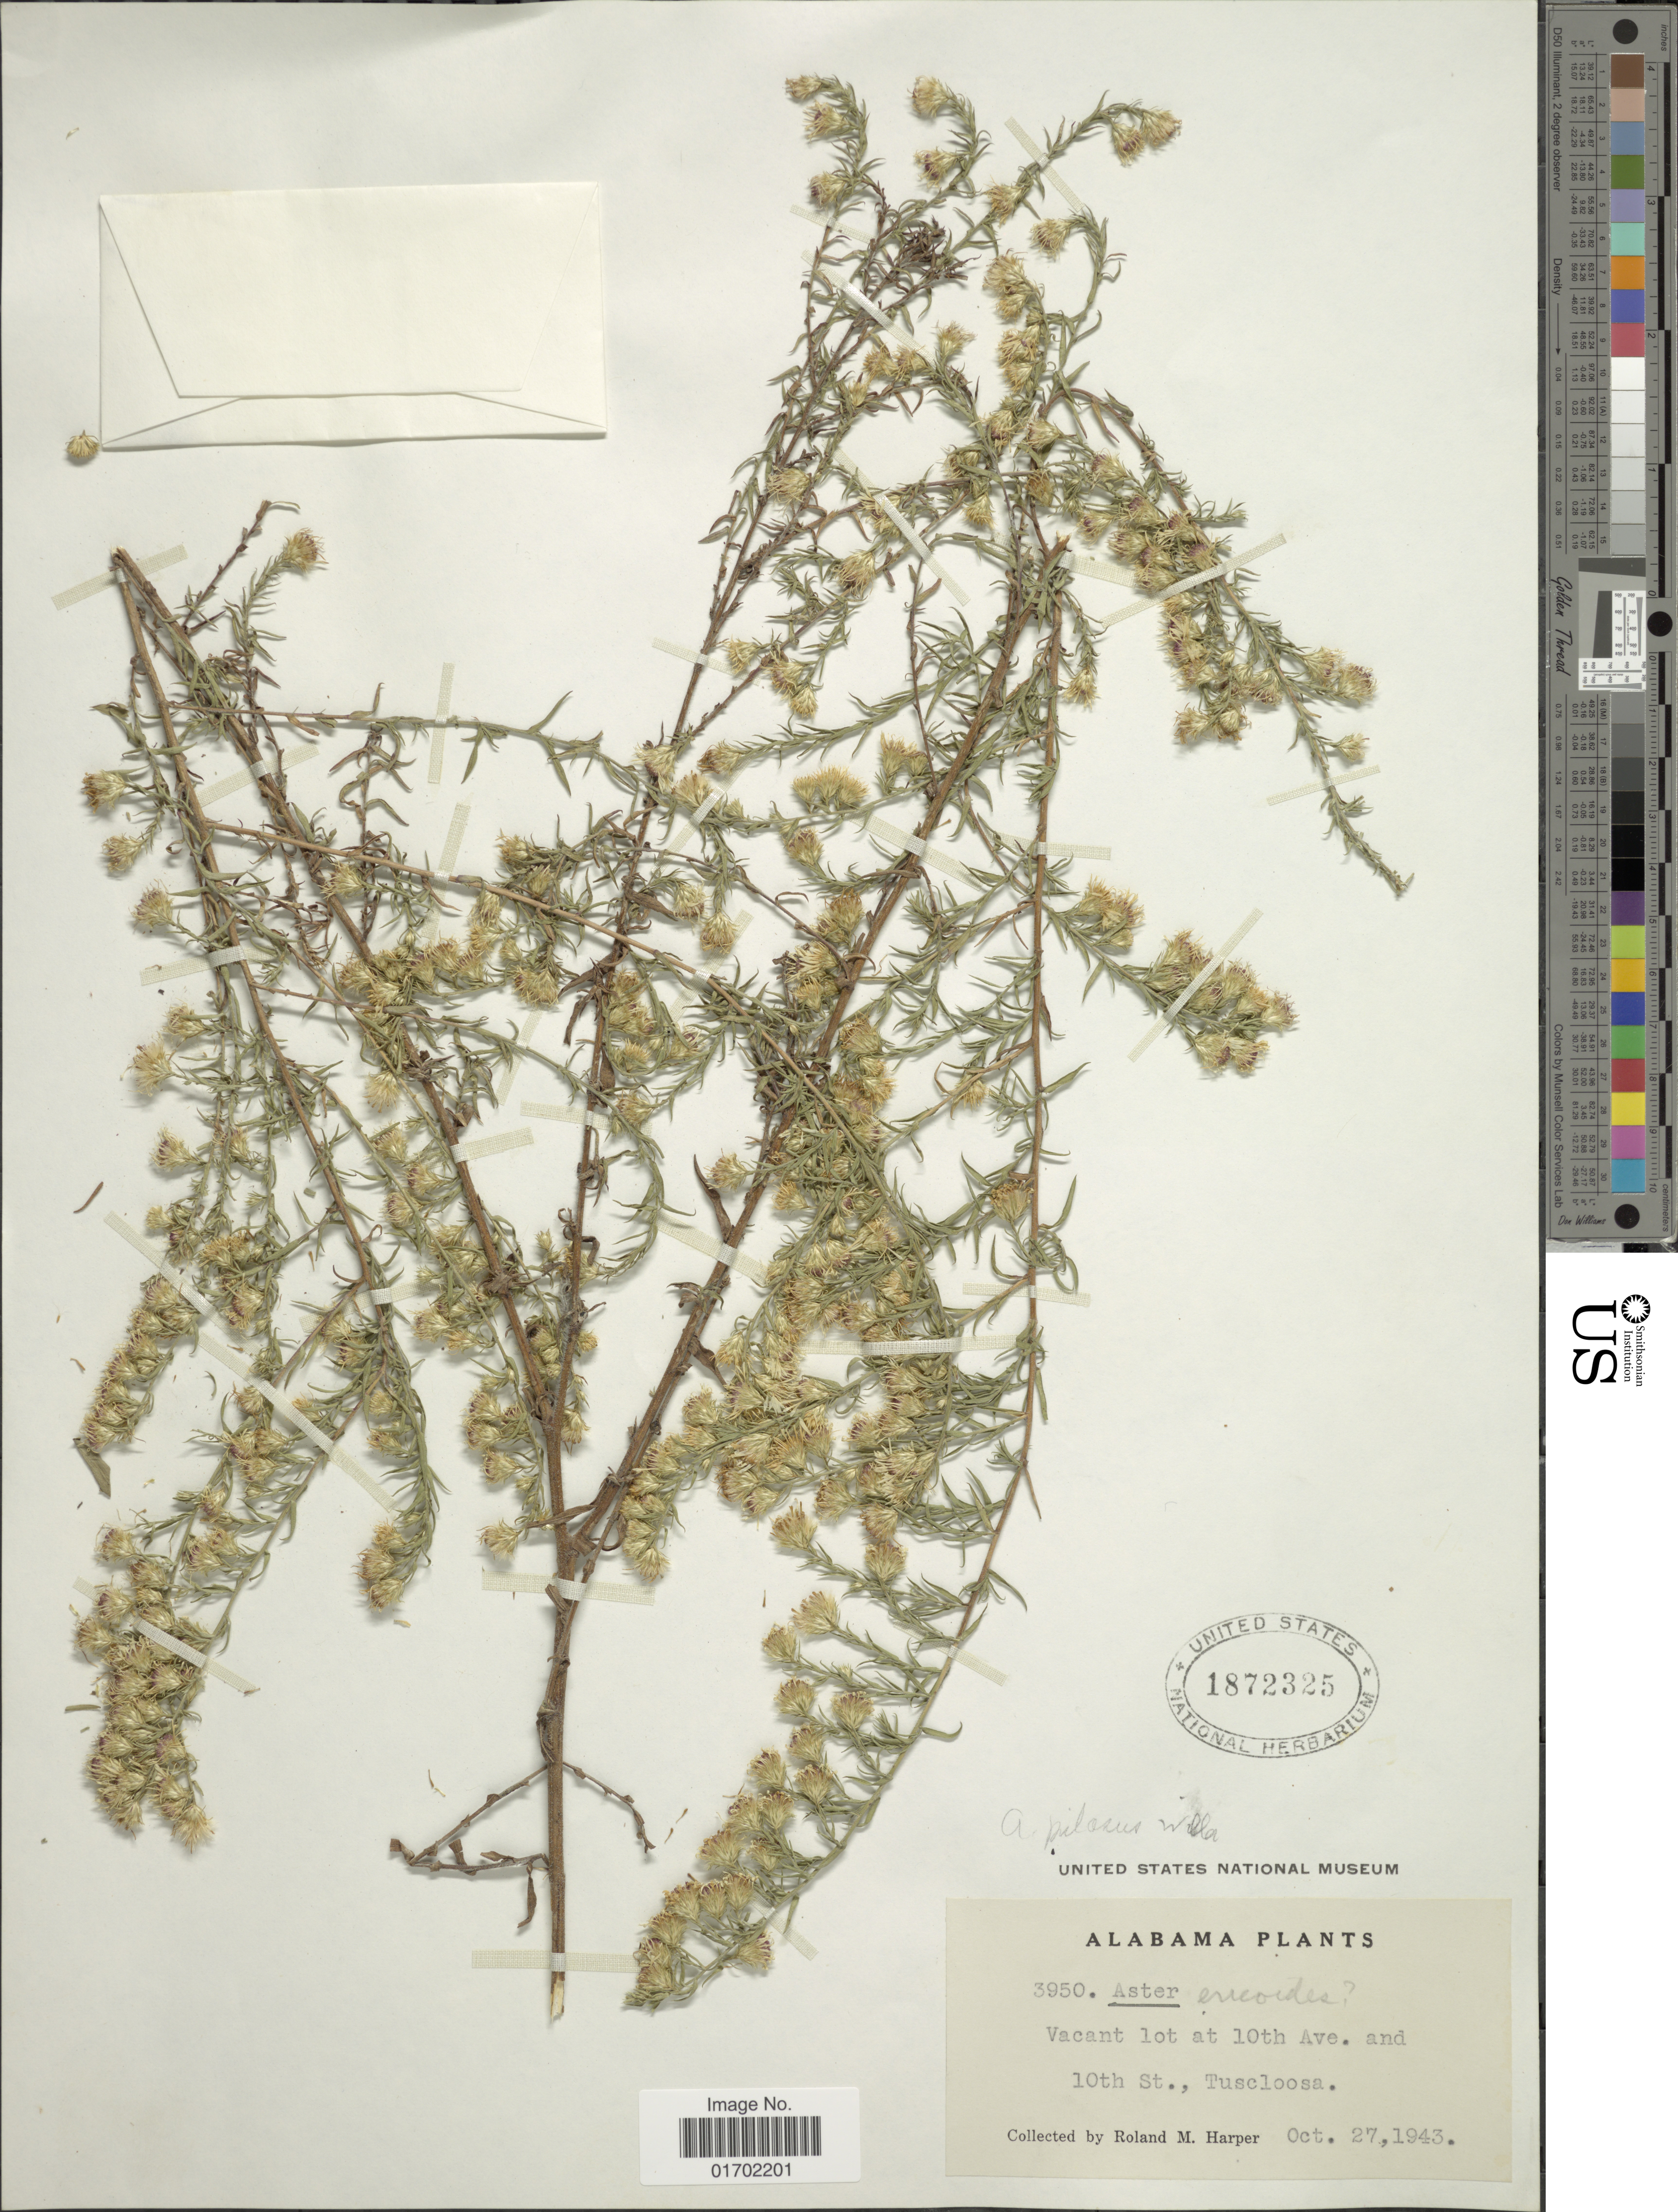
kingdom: Plantae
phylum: Tracheophyta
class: Magnoliopsida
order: Asterales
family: Asteraceae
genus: Symphyotrichum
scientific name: Symphyotrichum pilosum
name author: (Willd.) G.L. Nesom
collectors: R. M. Harper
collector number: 3950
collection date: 1943-10-27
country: United States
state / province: Alabama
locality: Vacant lot at 10th Ave. and 10th St., Tuscloosa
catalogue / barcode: US 1872325